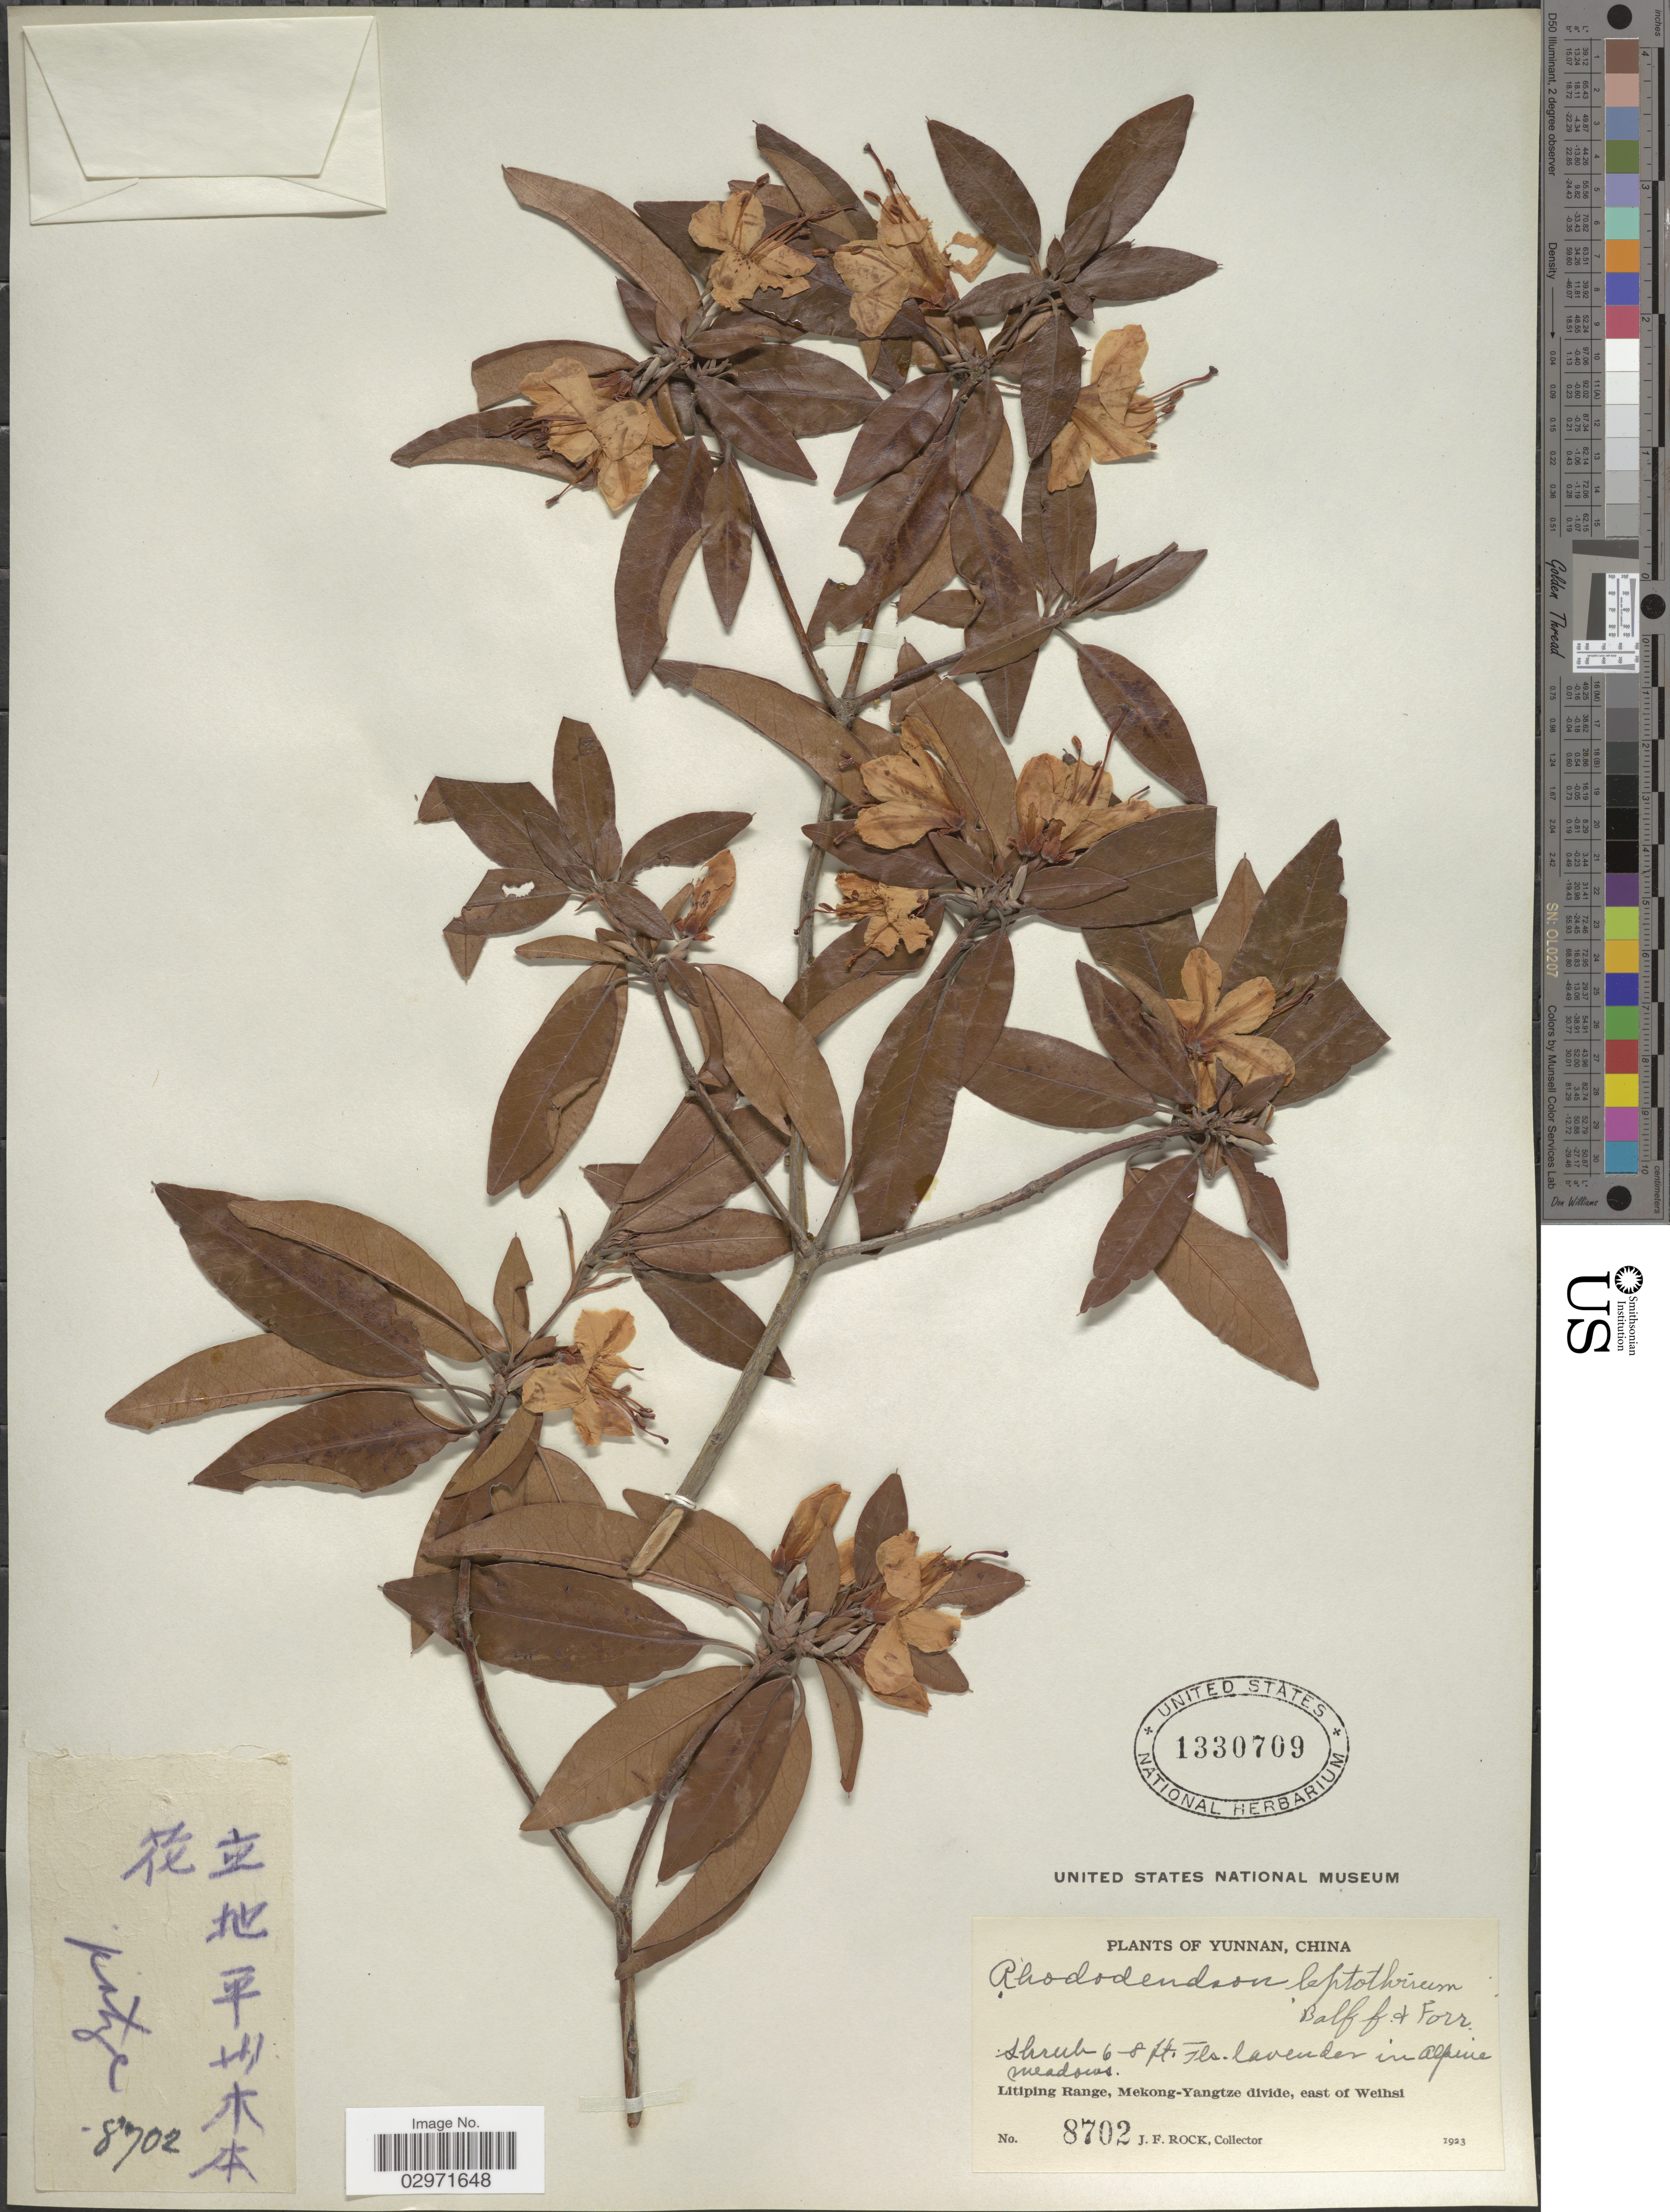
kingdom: Plantae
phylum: Tracheophyta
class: Magnoliopsida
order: Ericales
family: Ericaceae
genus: Rhododendron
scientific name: Rhododendron leptothrium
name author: Balf. f. & Forrest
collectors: J. Rock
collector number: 8702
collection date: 1923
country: China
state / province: Yunnan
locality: Litiping Range, Mekong-Yangtze divide, east of Weihsi.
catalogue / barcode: US 1330709